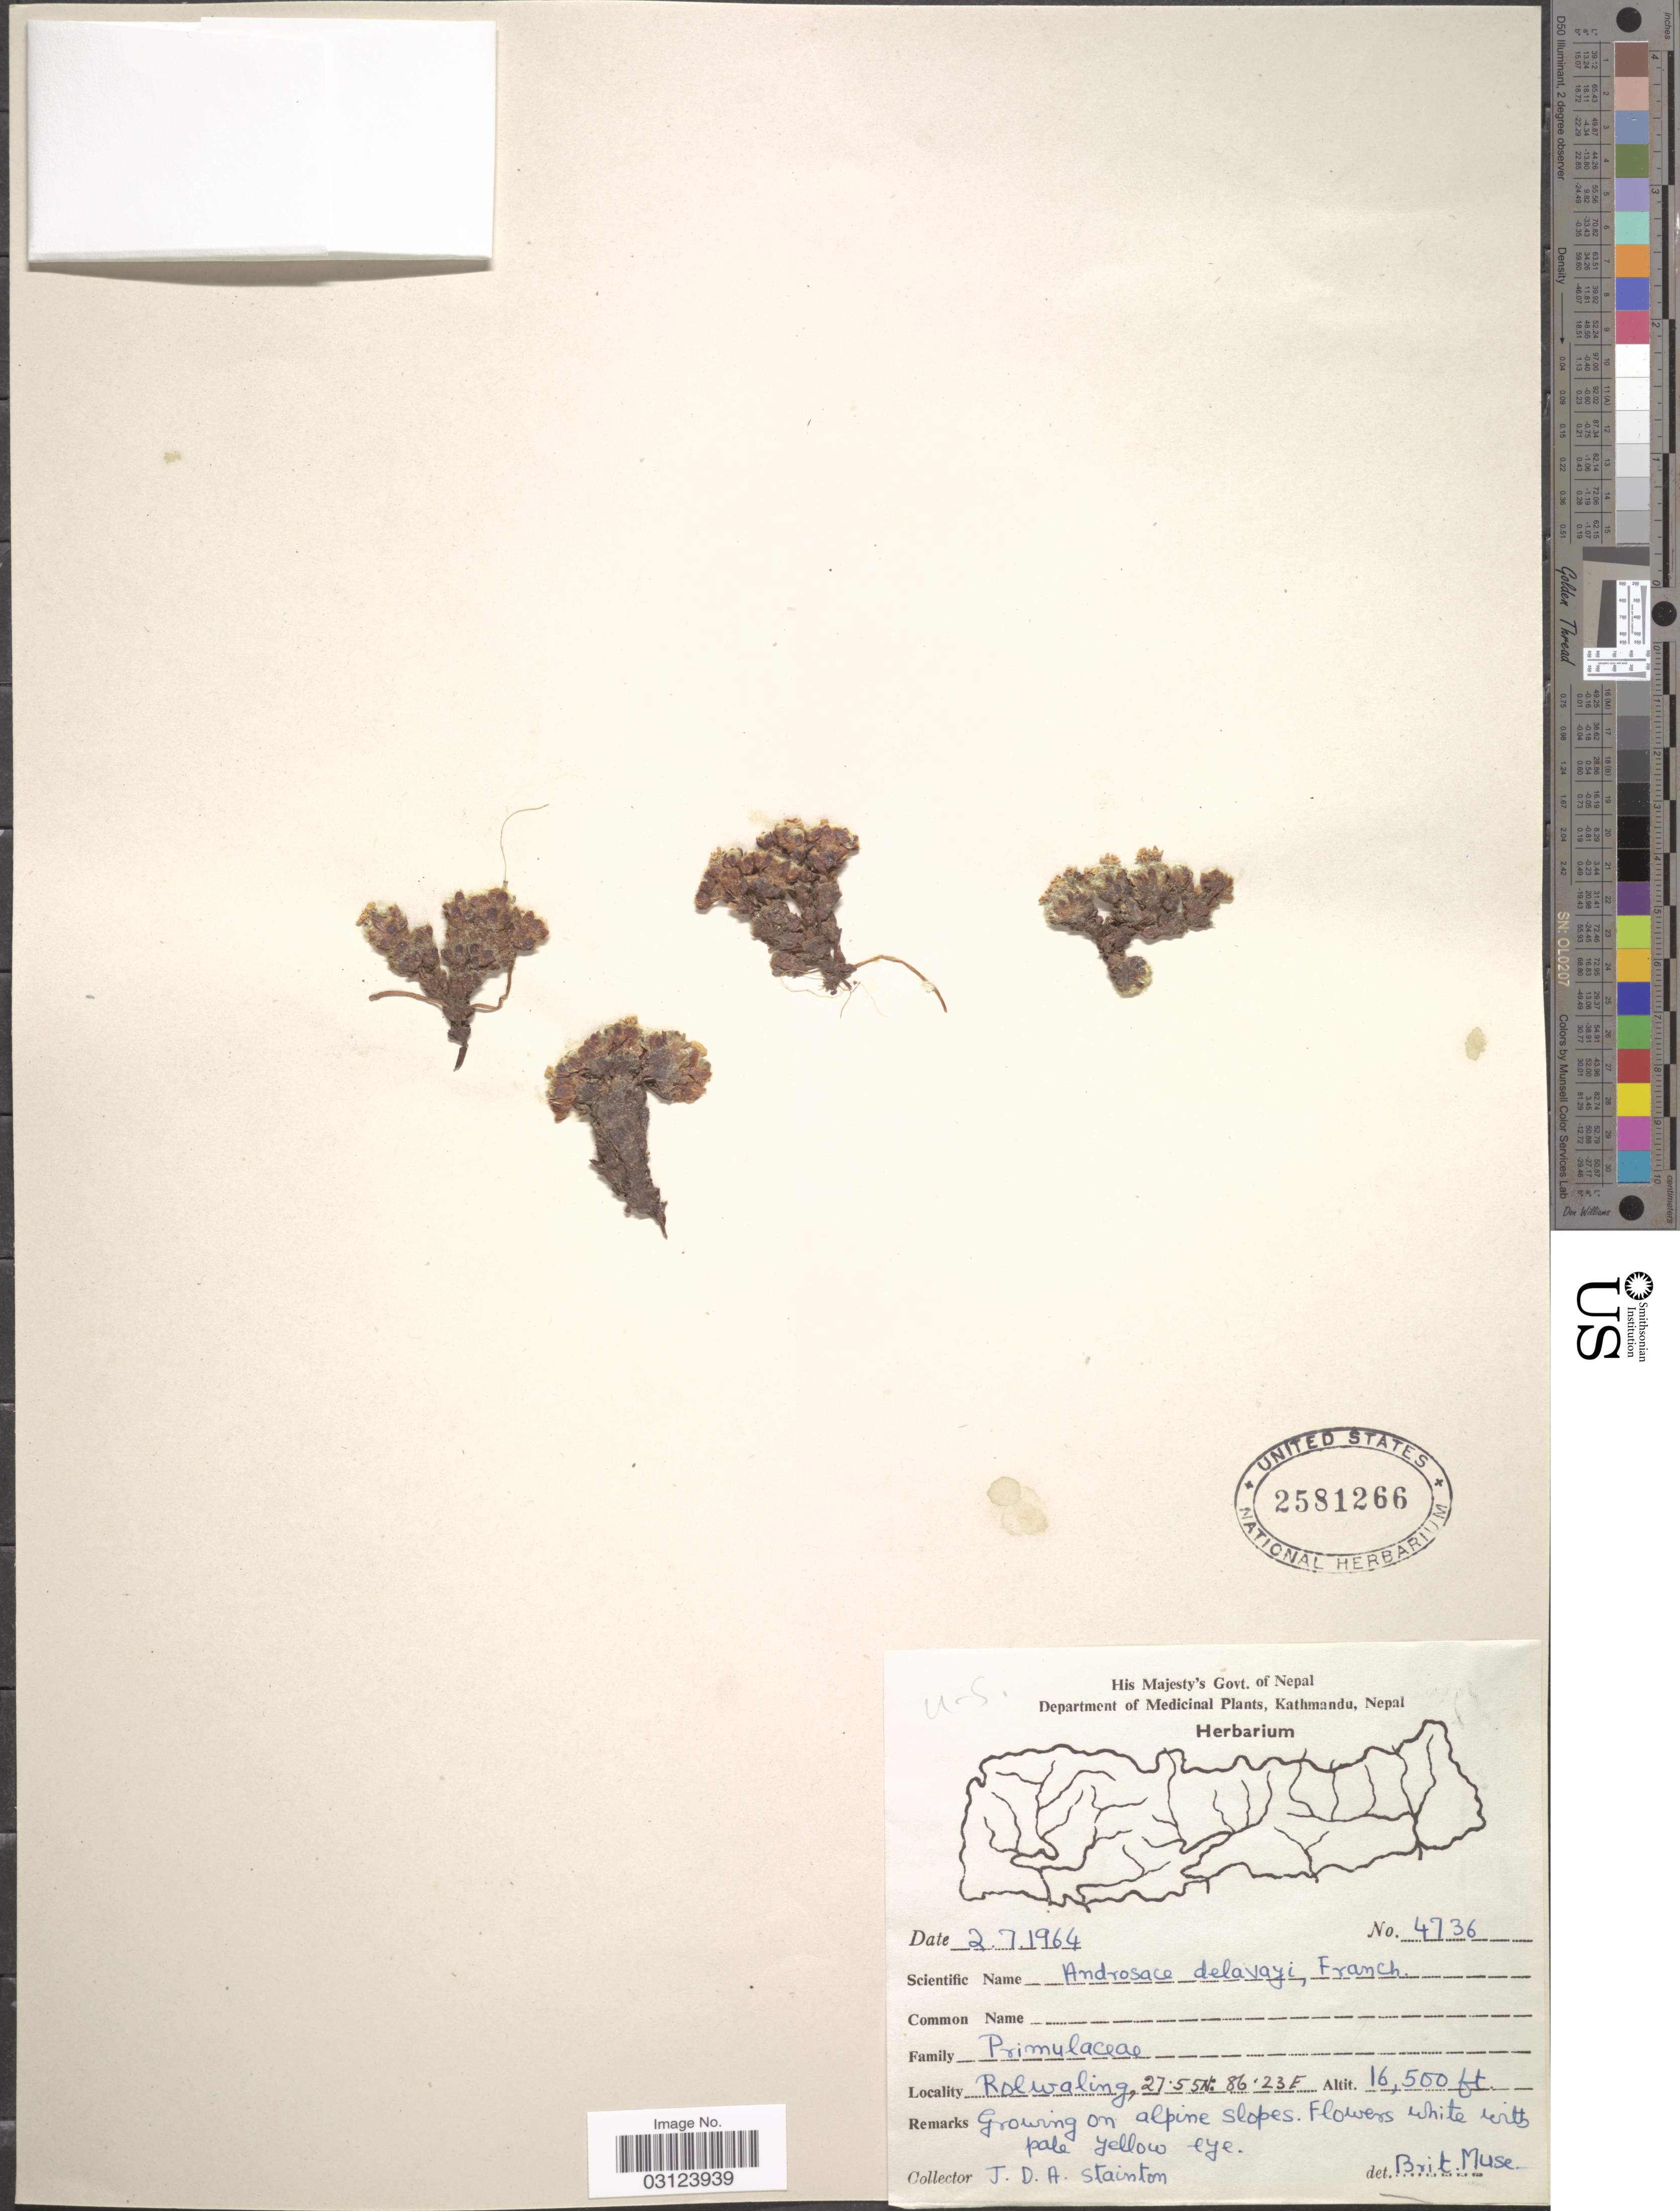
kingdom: Plantae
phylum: Tracheophyta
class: Magnoliopsida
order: Ericales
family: Primulaceae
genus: Androsace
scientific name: Androsace delavayi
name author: Franch.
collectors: J. Stainton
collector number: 4736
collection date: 1964-07-02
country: Nepal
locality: Rolwaling.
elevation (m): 5029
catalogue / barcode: US 2581266